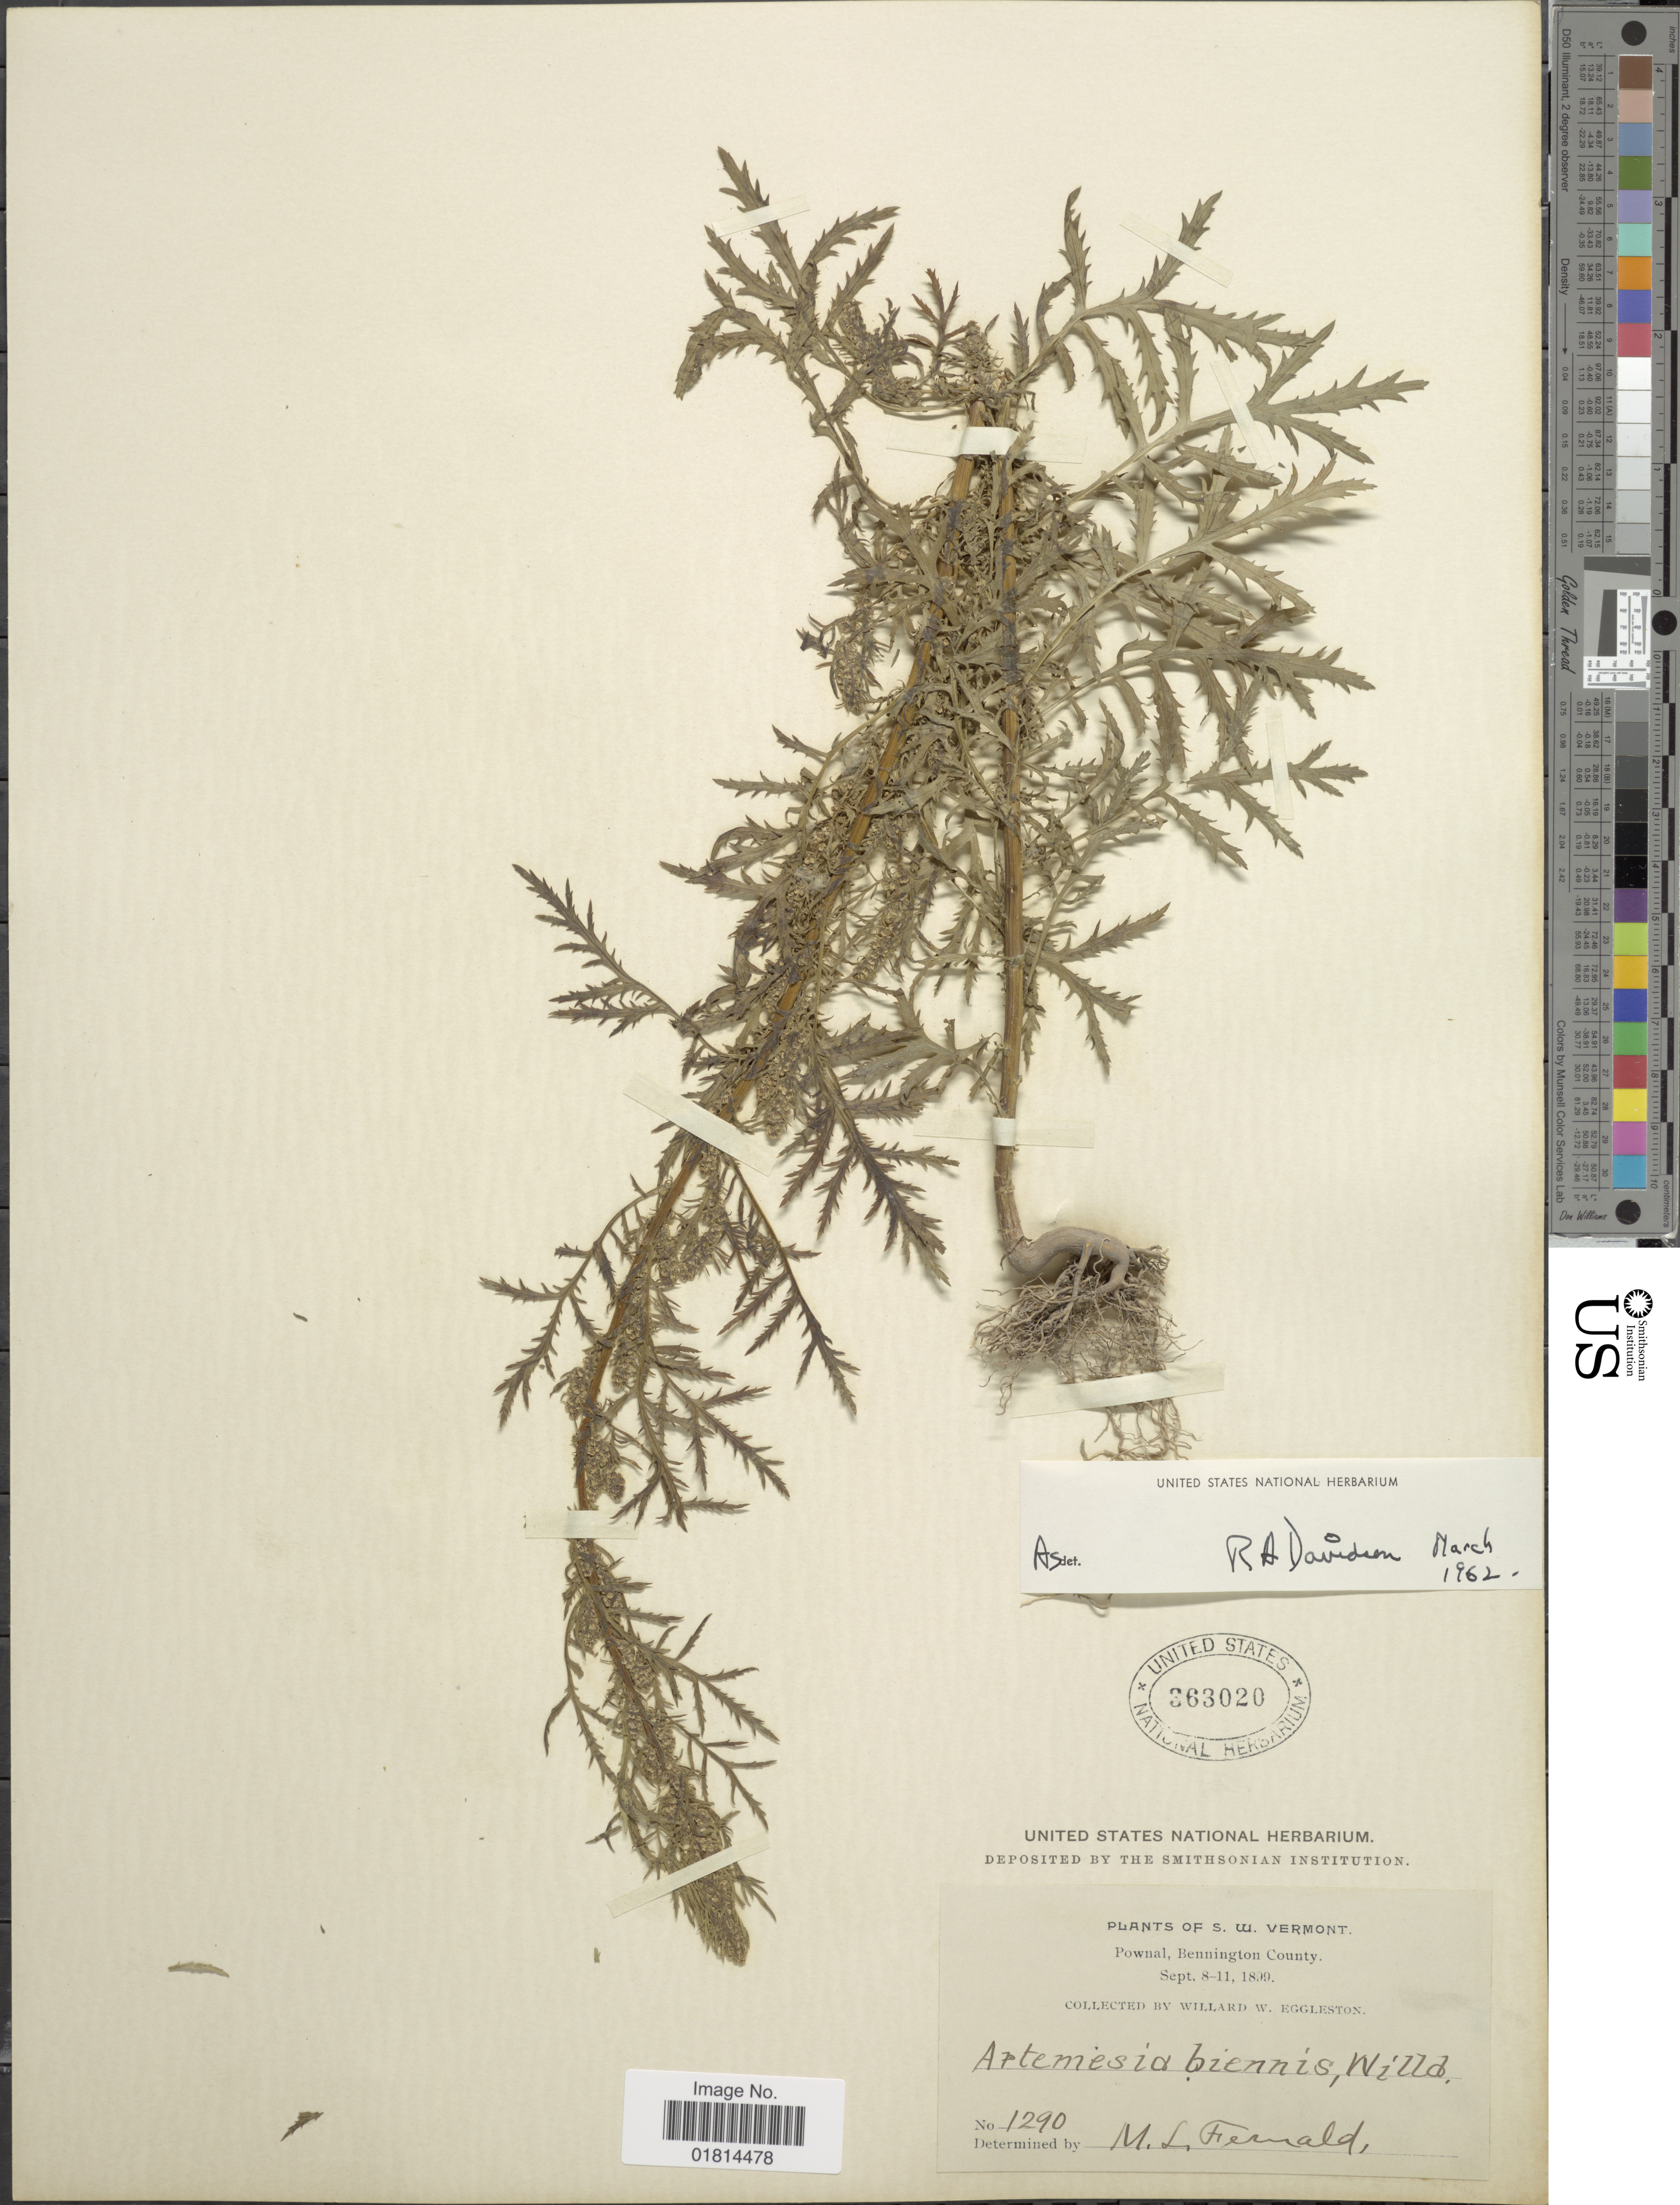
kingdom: Plantae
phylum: Tracheophyta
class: Magnoliopsida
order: Asterales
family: Asteraceae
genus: Artemisia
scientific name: Artemisia biennis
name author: Willd.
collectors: W. W. Eggleston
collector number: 1290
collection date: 1899-09-08/1899-09-11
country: United States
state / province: Vermont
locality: S.W. Vermont. Pownal, Bennington County.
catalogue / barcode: US 363020